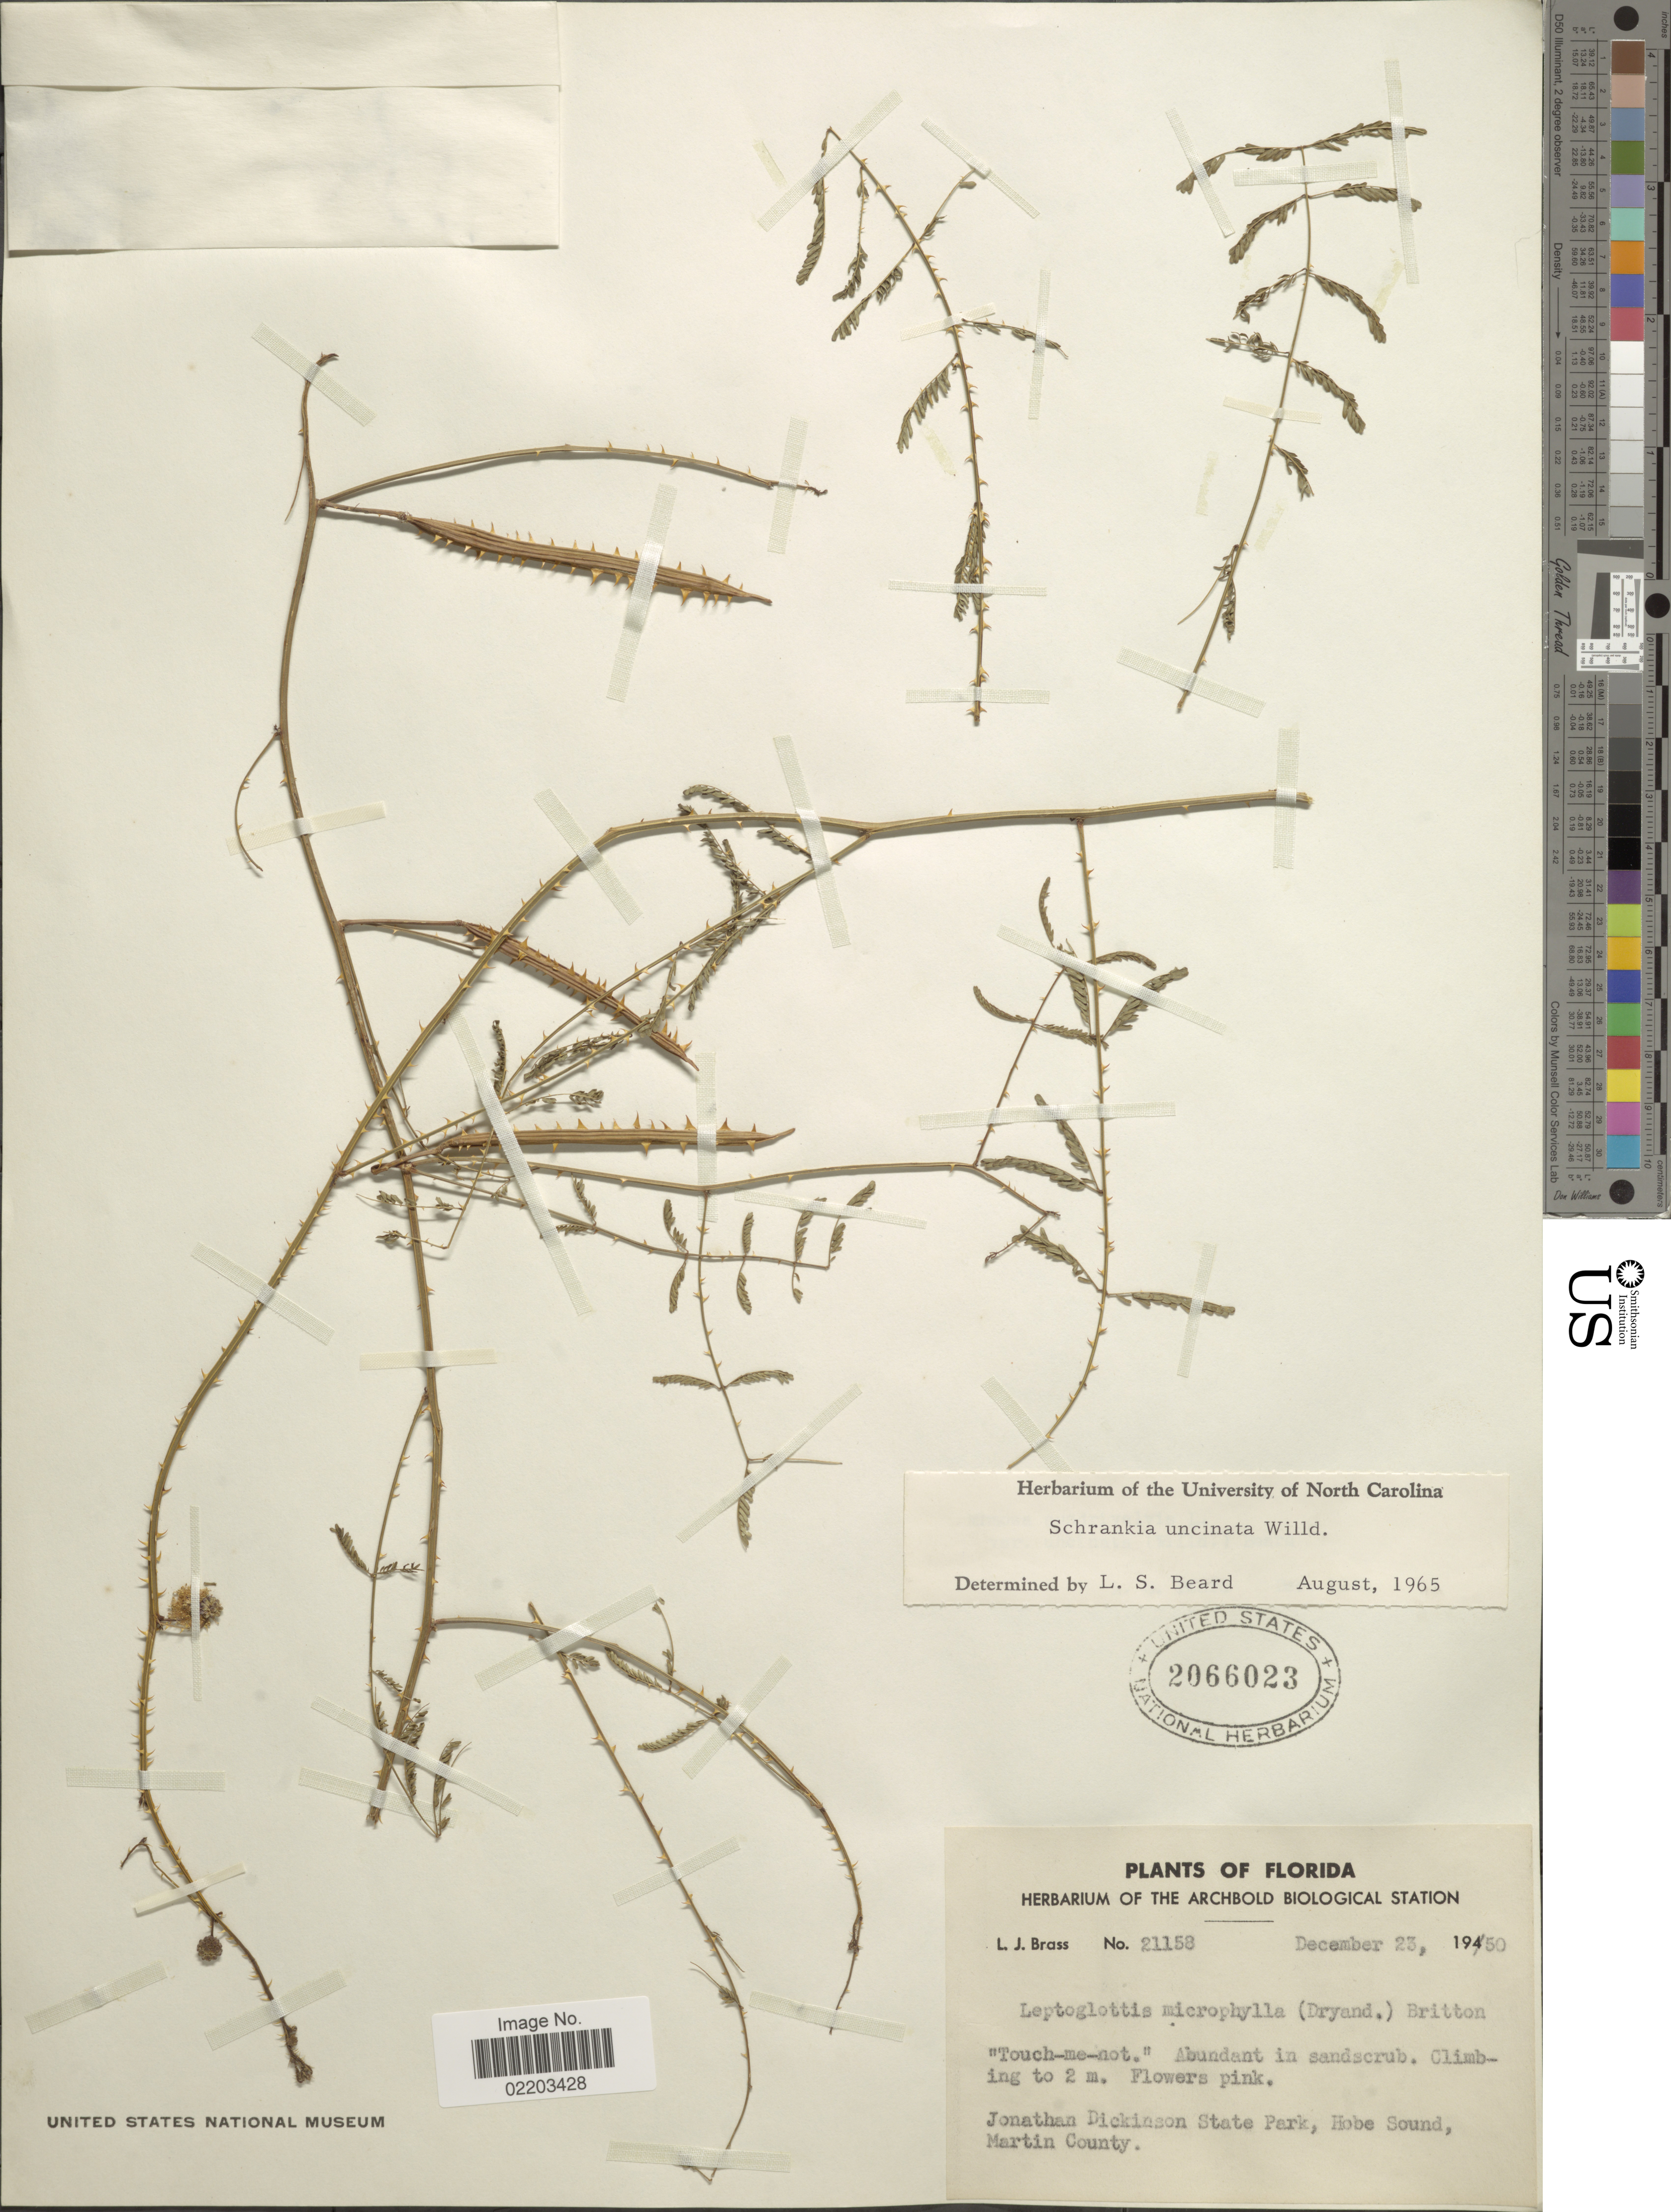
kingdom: Plantae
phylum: Tracheophyta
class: Magnoliopsida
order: Fabales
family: Fabaceae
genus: Mimosa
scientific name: Mimosa microphylla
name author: Dryand.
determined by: Strong, M. T., (US), Smithsonian Institution - National Museum of Natural History (UNITED STATES)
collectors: L. J. Brass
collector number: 21158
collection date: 1950-12-23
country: United States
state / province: Florida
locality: Jonathan Dickinson State Park, Hobe Sound, Martin County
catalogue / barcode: US 2066023